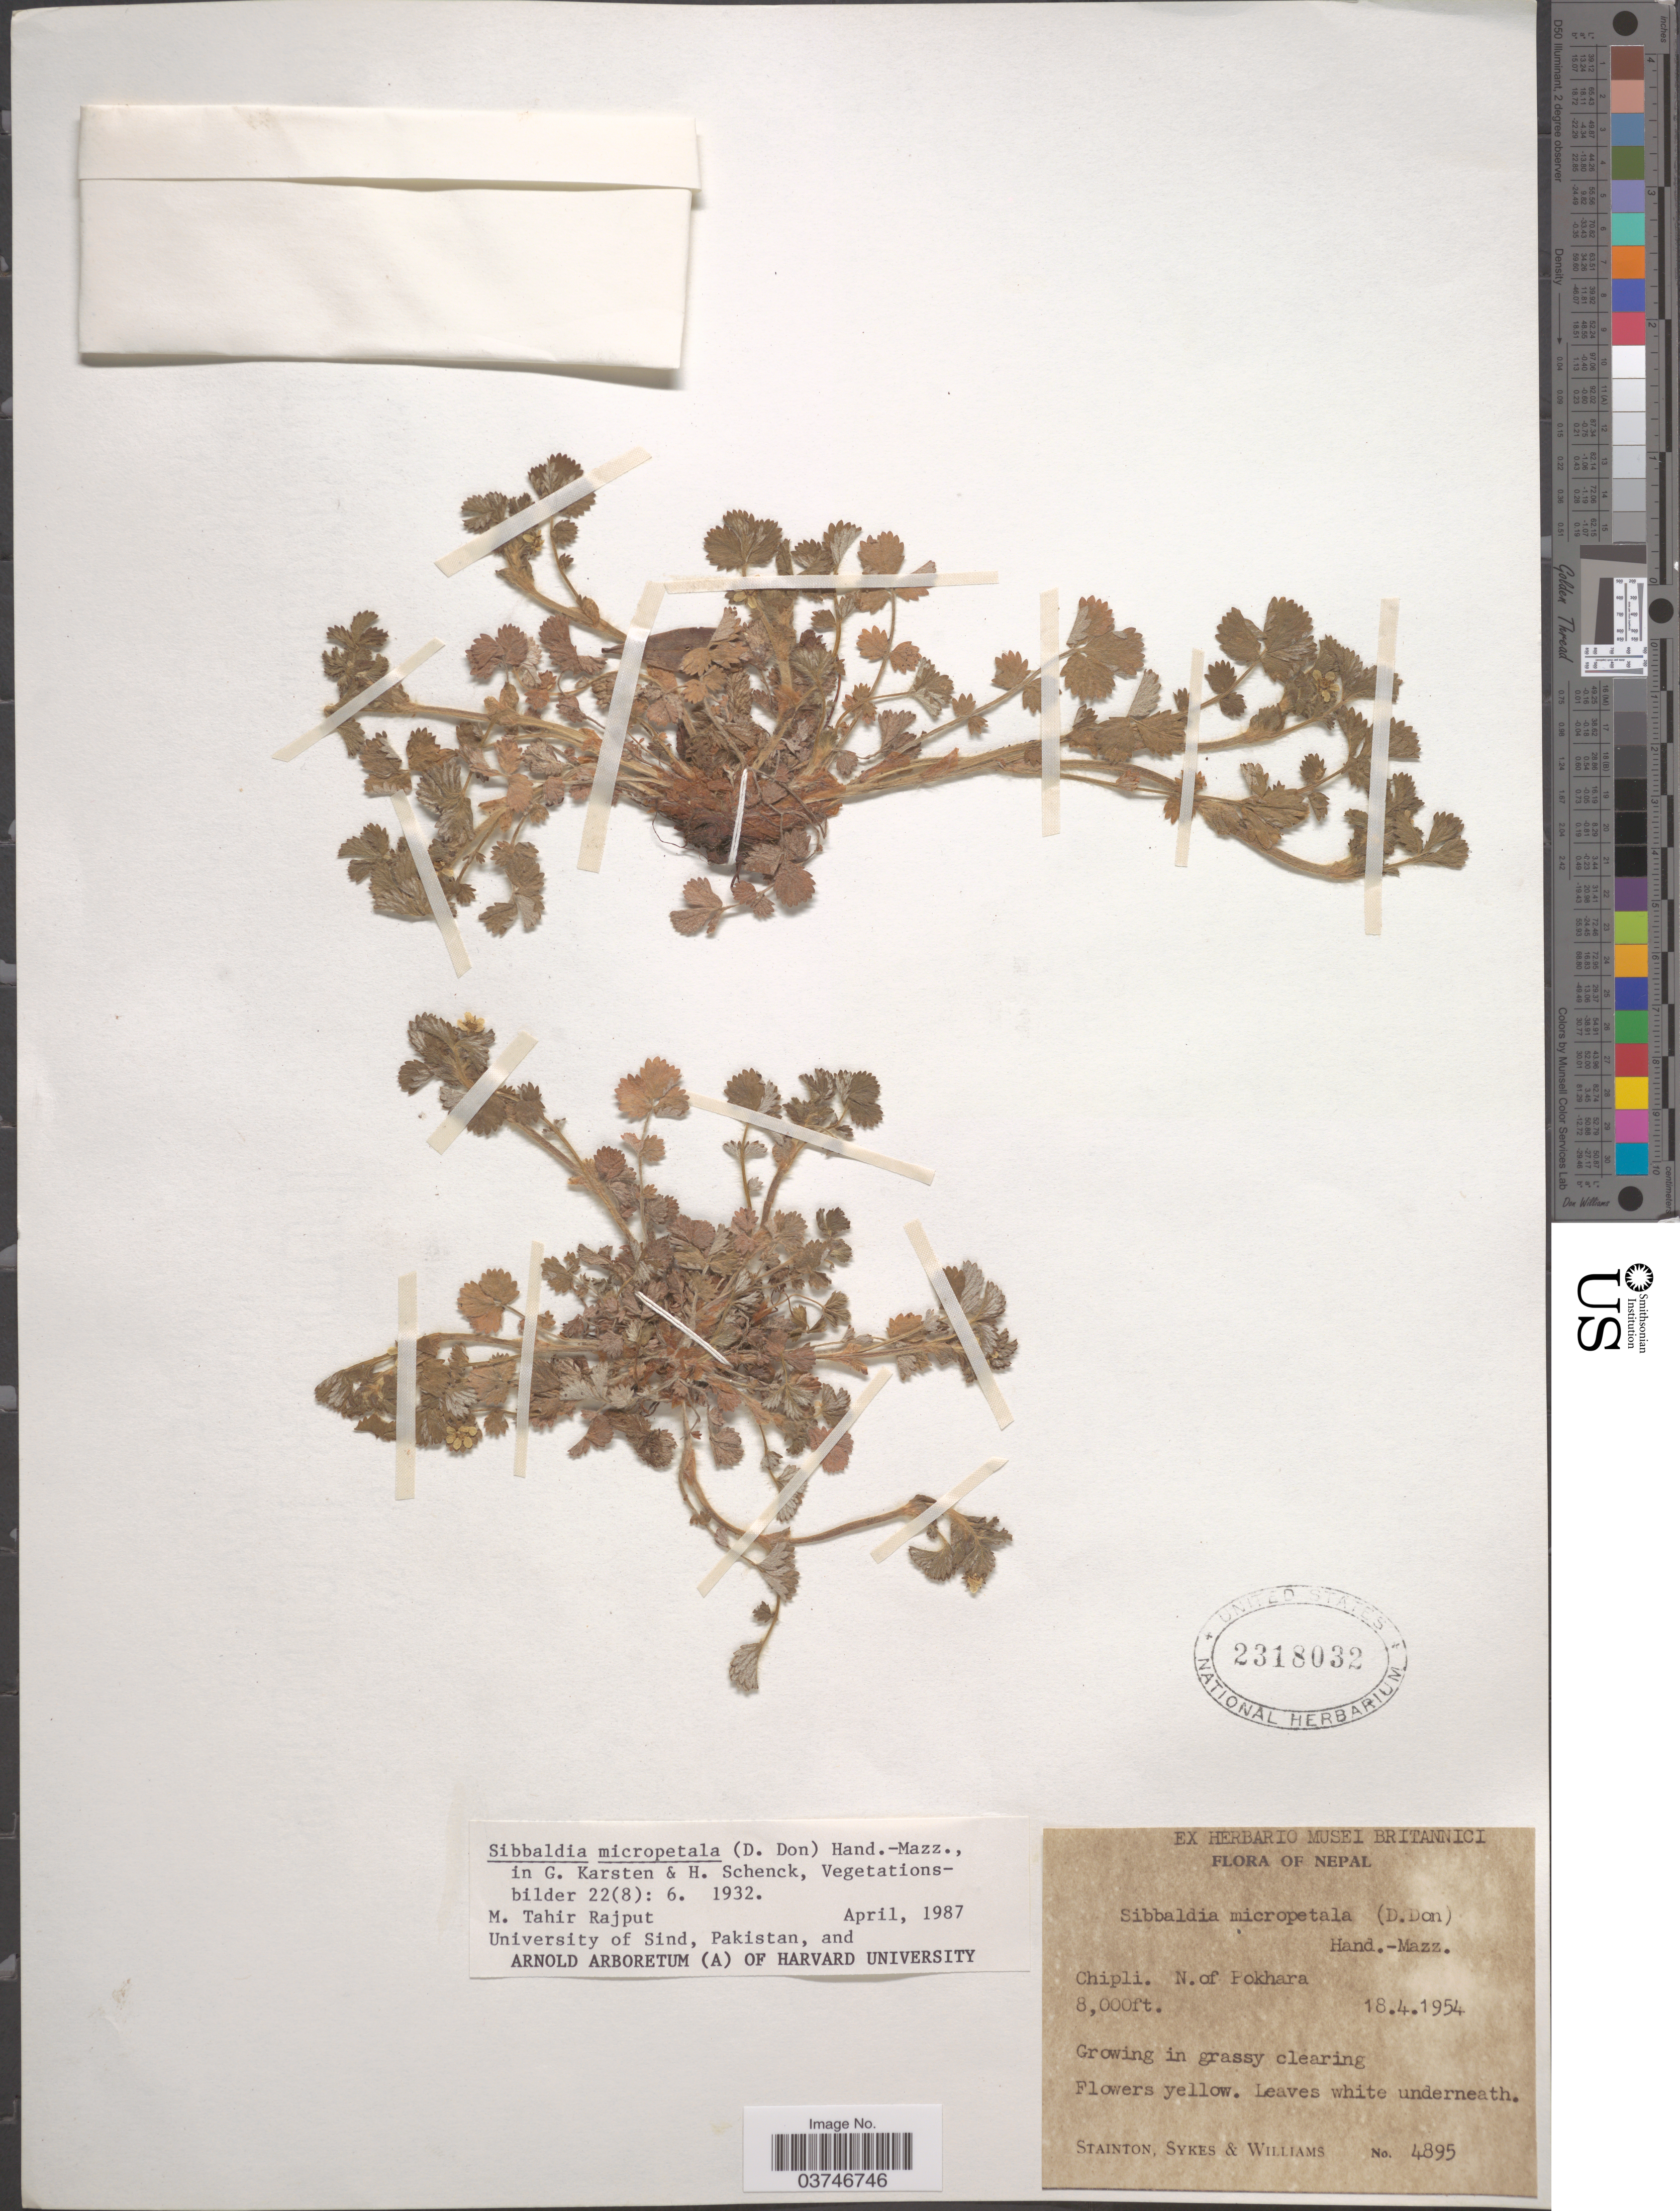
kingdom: Plantae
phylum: Tracheophyta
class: Magnoliopsida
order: Rosales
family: Rosaceae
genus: Sibbaldia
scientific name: Sibbaldia micropetala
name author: Hand.-Mazz.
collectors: -. Stainton, Sykes, -- & -- Williams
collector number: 4895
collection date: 1954-04-18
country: Nepal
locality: Chipli. N. of Pokhara.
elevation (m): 2438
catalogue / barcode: US 2318032